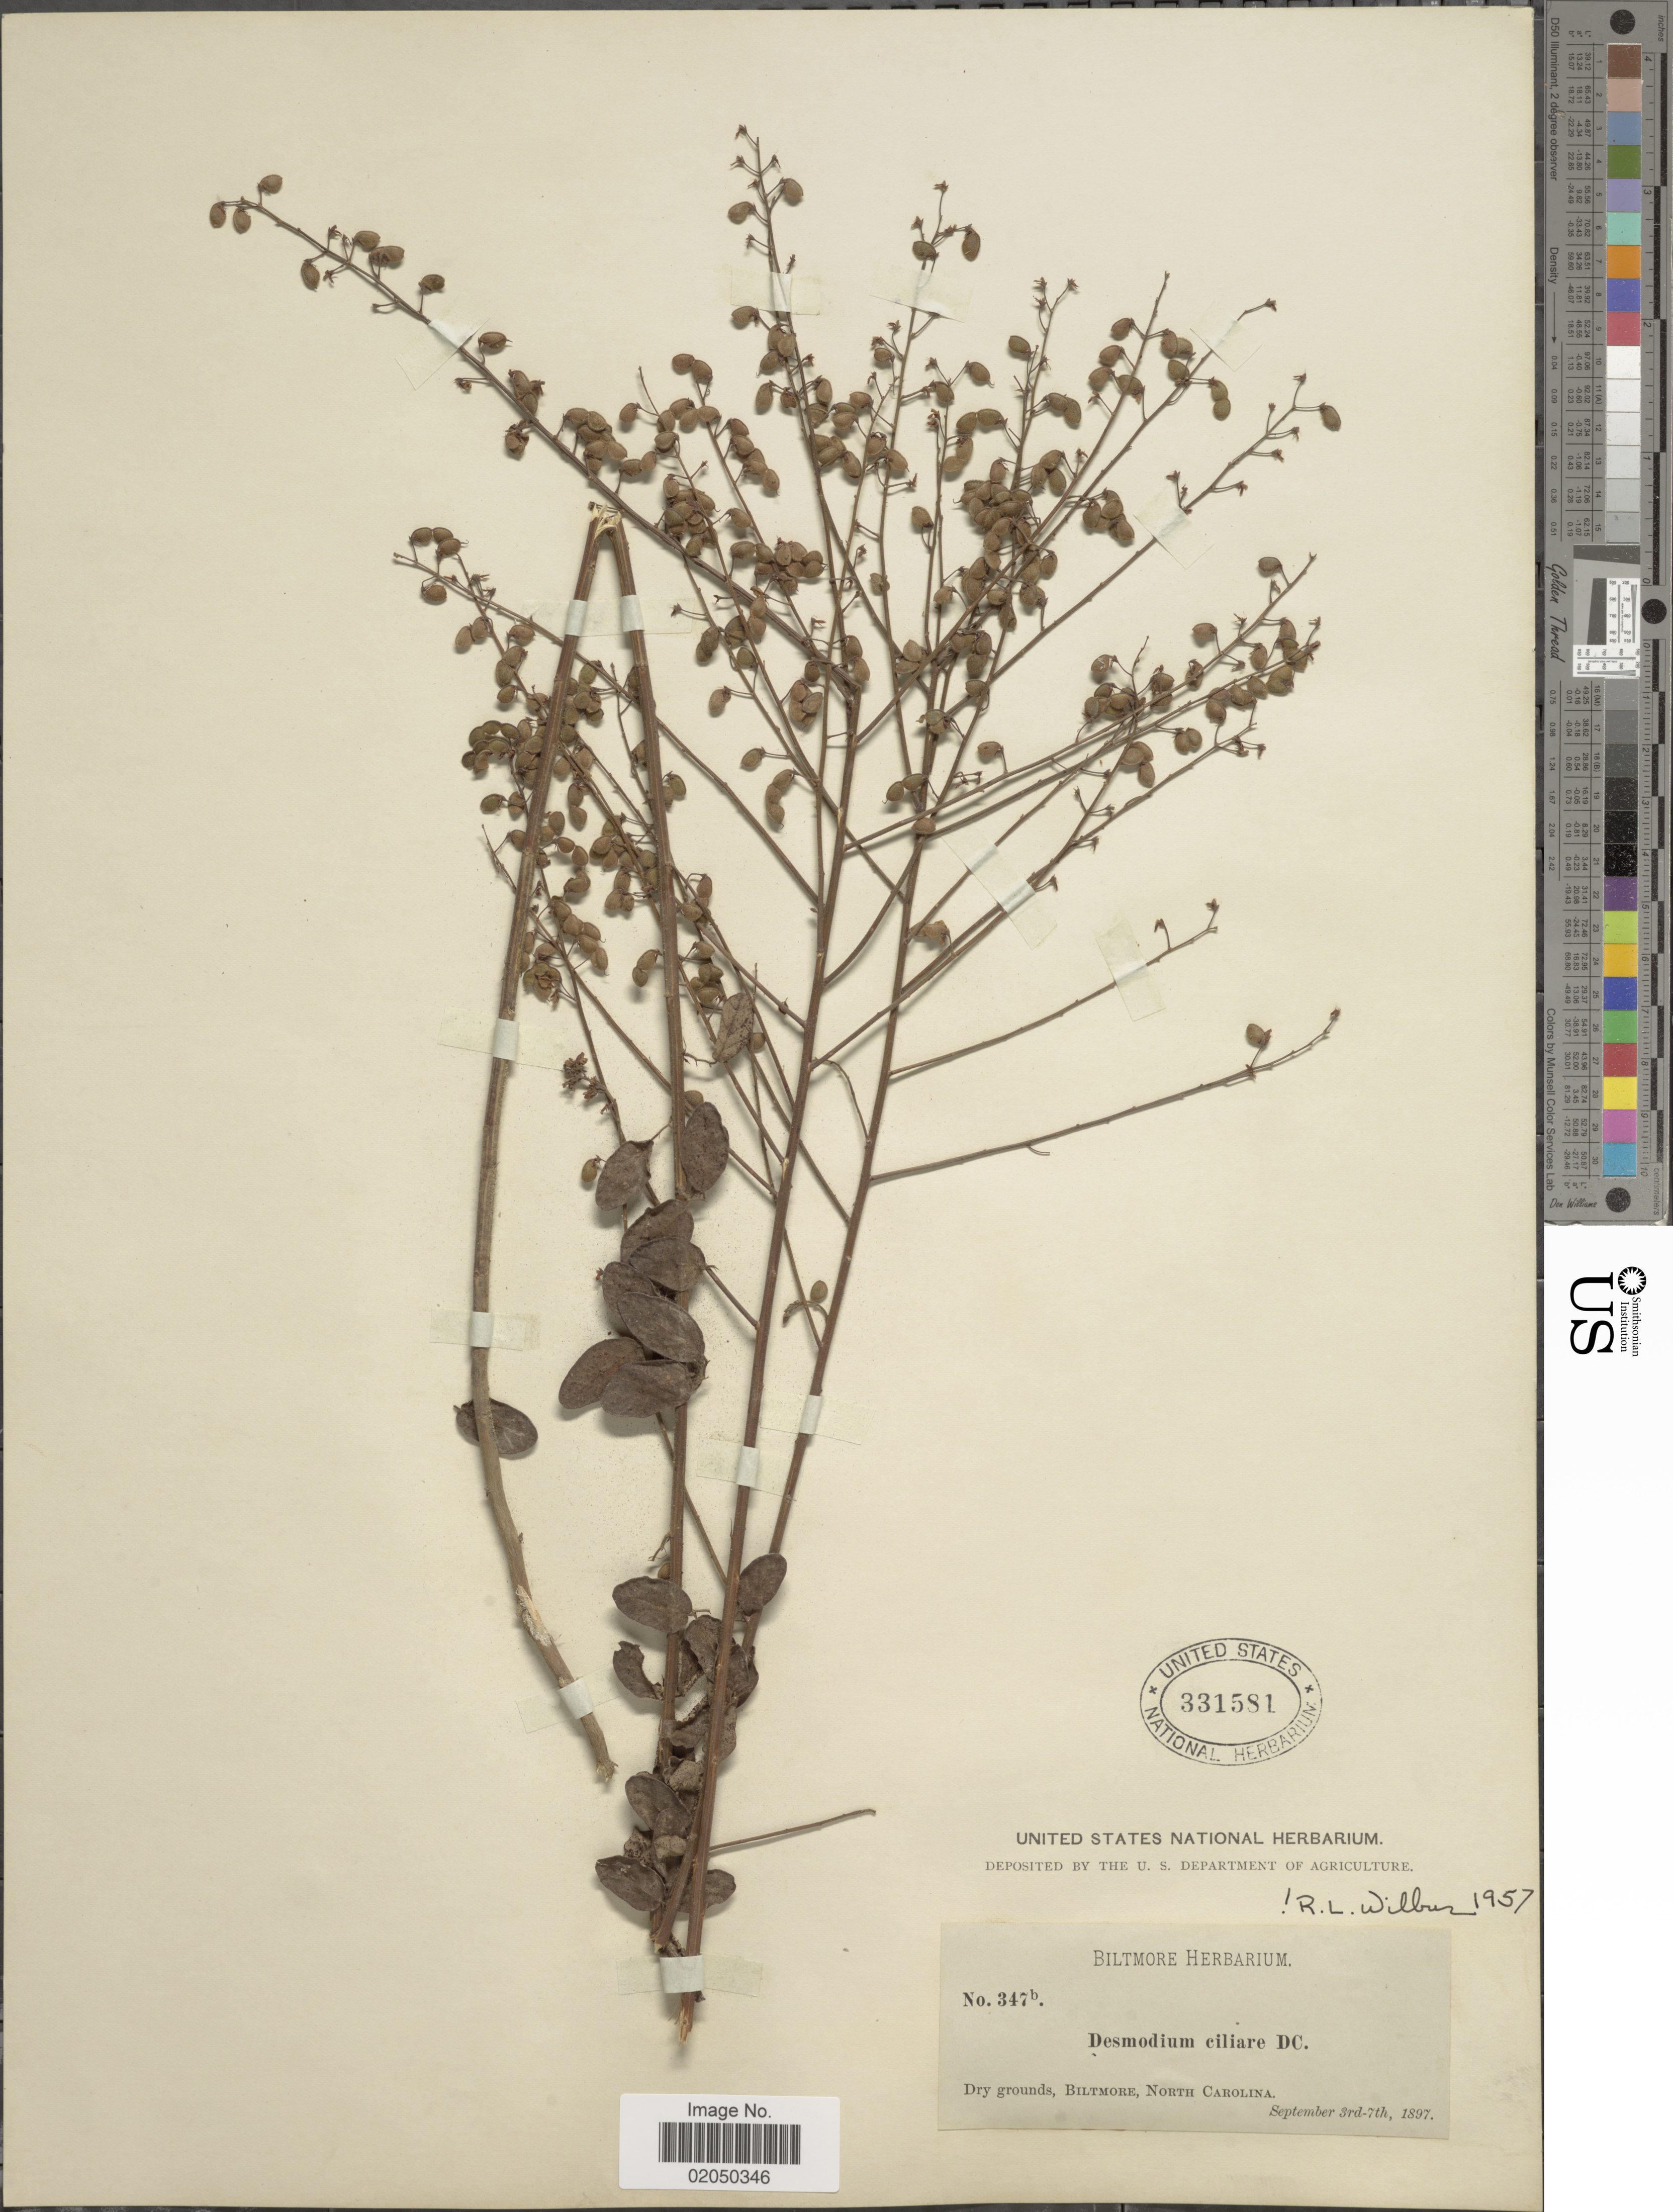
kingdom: Plantae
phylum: Tracheophyta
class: Magnoliopsida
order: Fabales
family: Fabaceae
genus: Desmodium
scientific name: Desmodium ciliare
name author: (Muhl. ex Willd.) DC.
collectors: ex herb. Biltmore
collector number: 347b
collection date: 1897-09-03/1897-09-07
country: United States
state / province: North Carolina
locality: Biltmore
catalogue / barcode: US 331581